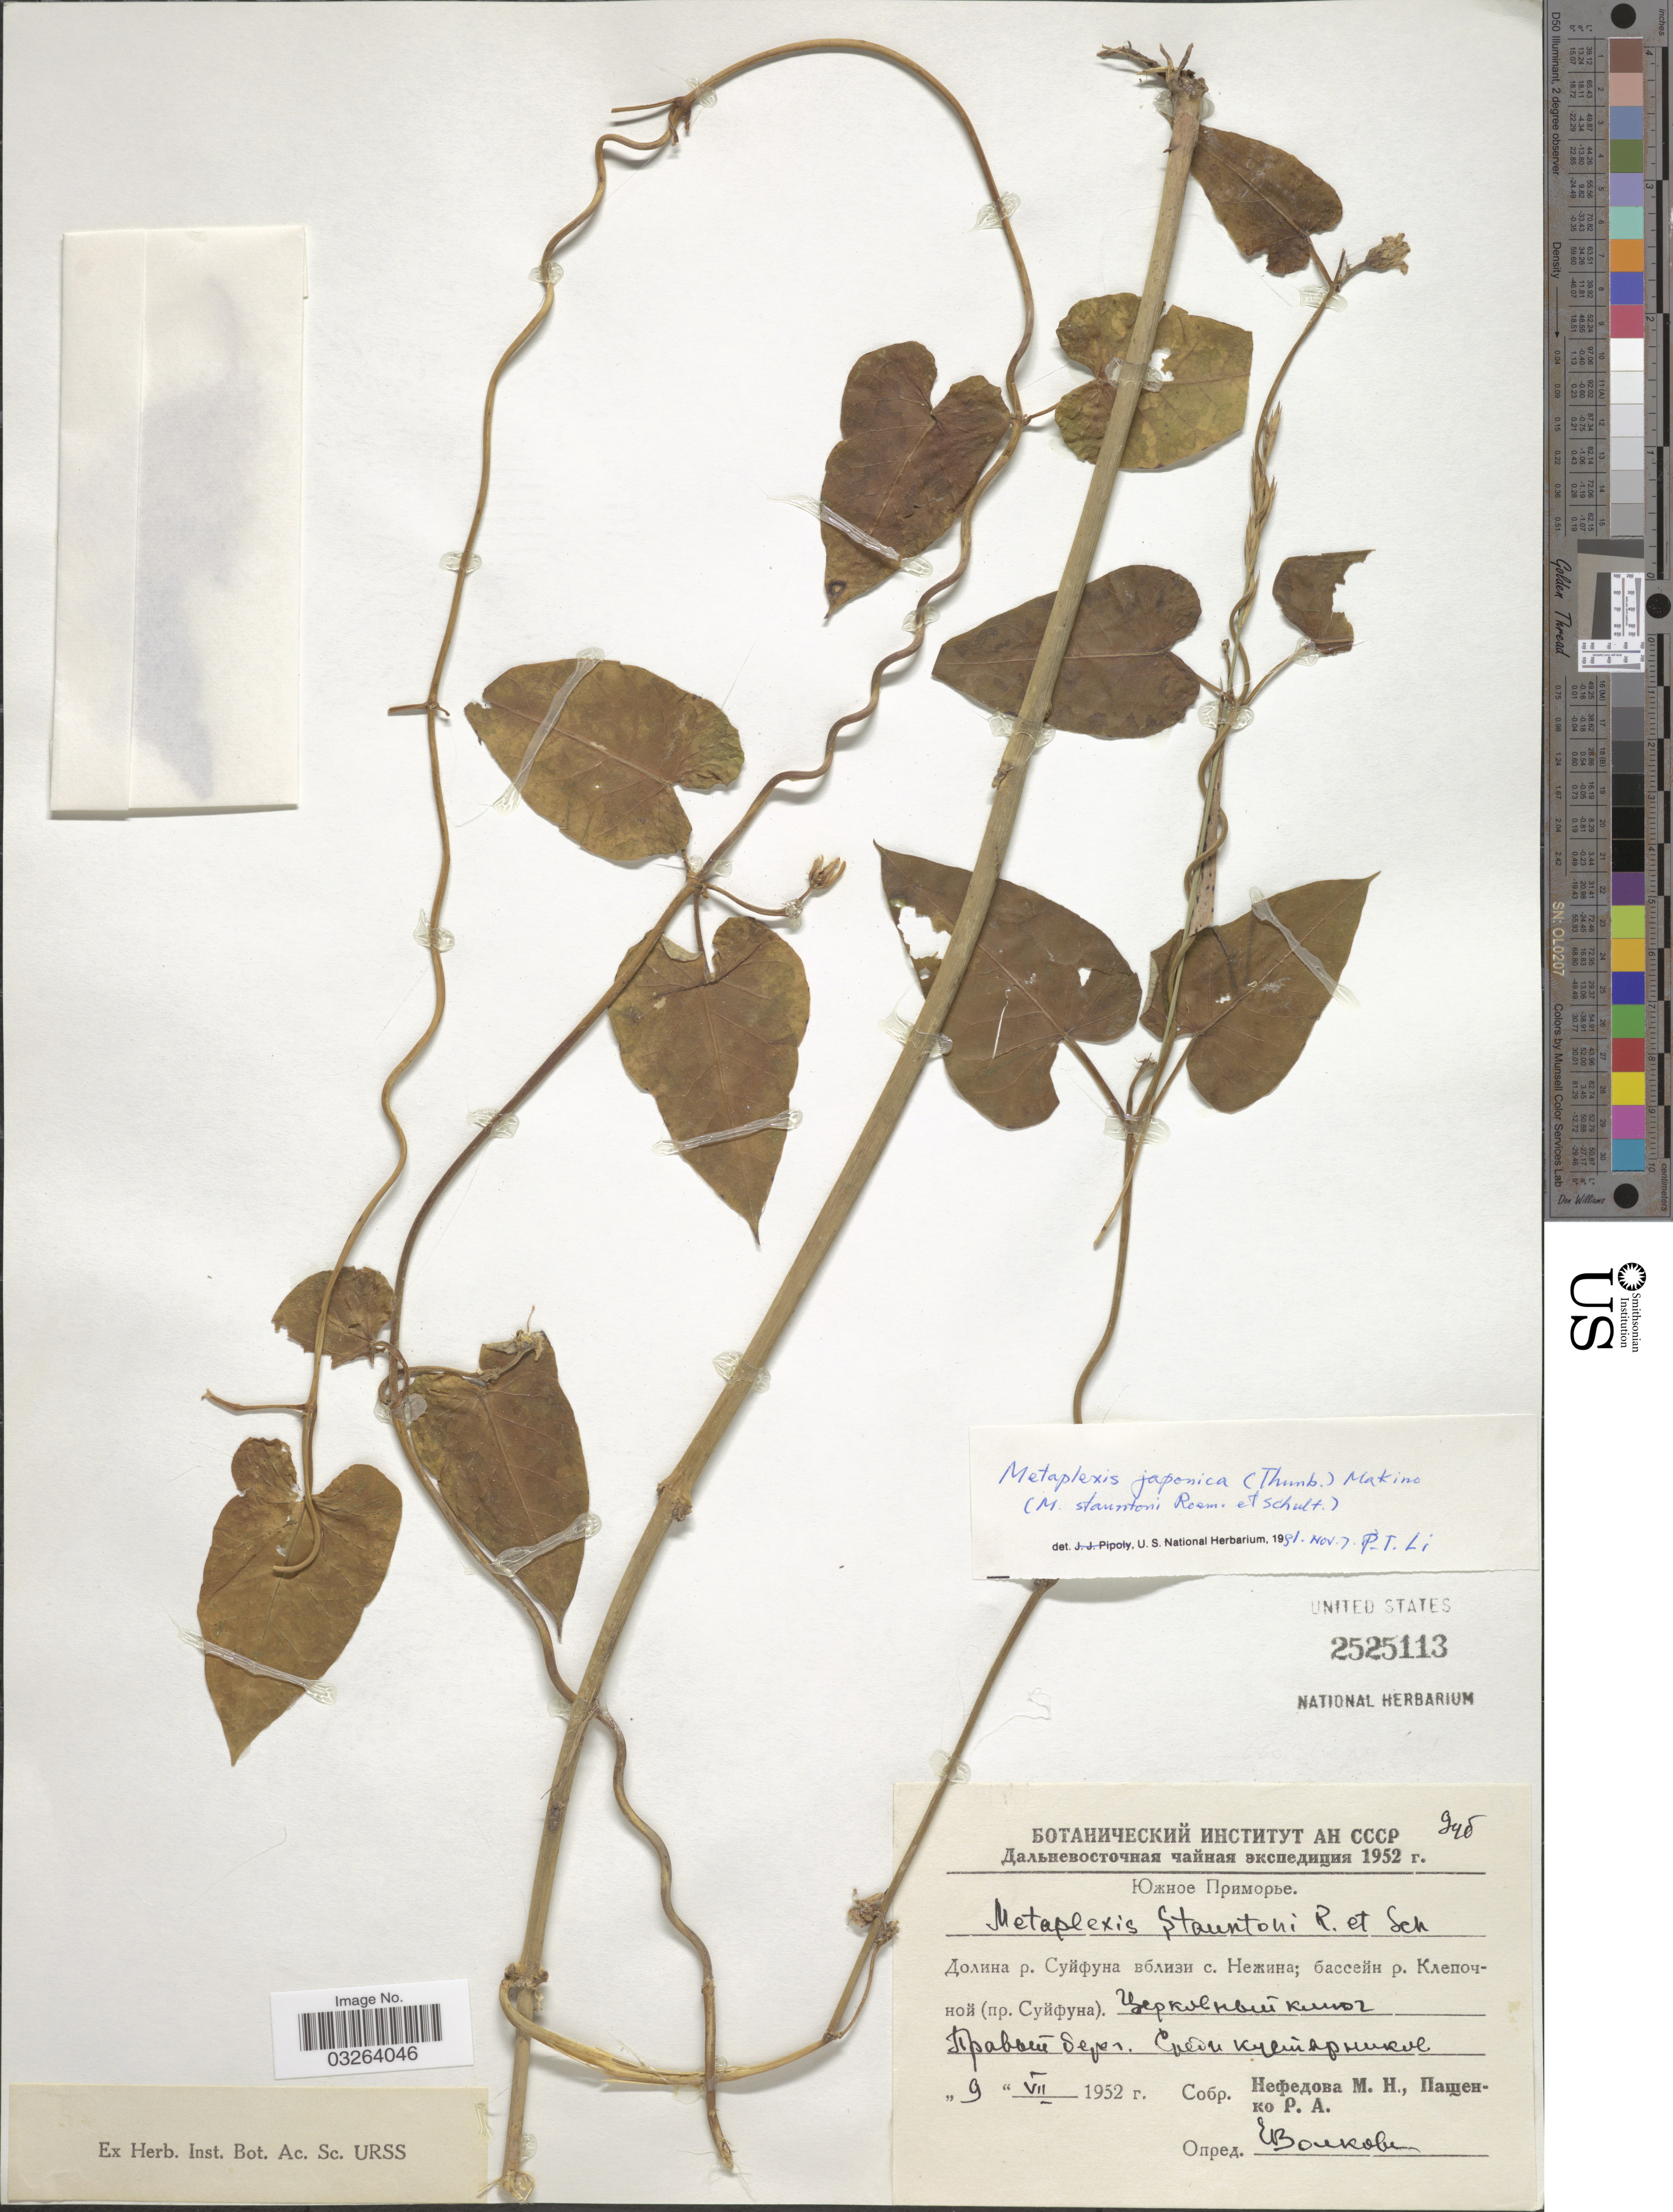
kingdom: Plantae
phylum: Tracheophyta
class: Magnoliopsida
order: Gentianales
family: Apocynaceae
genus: Metaplexis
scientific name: Metaplexis japonica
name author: (Thunb.) Makino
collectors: M. Nefedova & P. Pashenko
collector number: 945*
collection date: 1952-07-09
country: Russian Federation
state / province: Primorsky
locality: Basin of River Klepochnaya, River Suifun near village of Nezhino.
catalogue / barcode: US 2525113